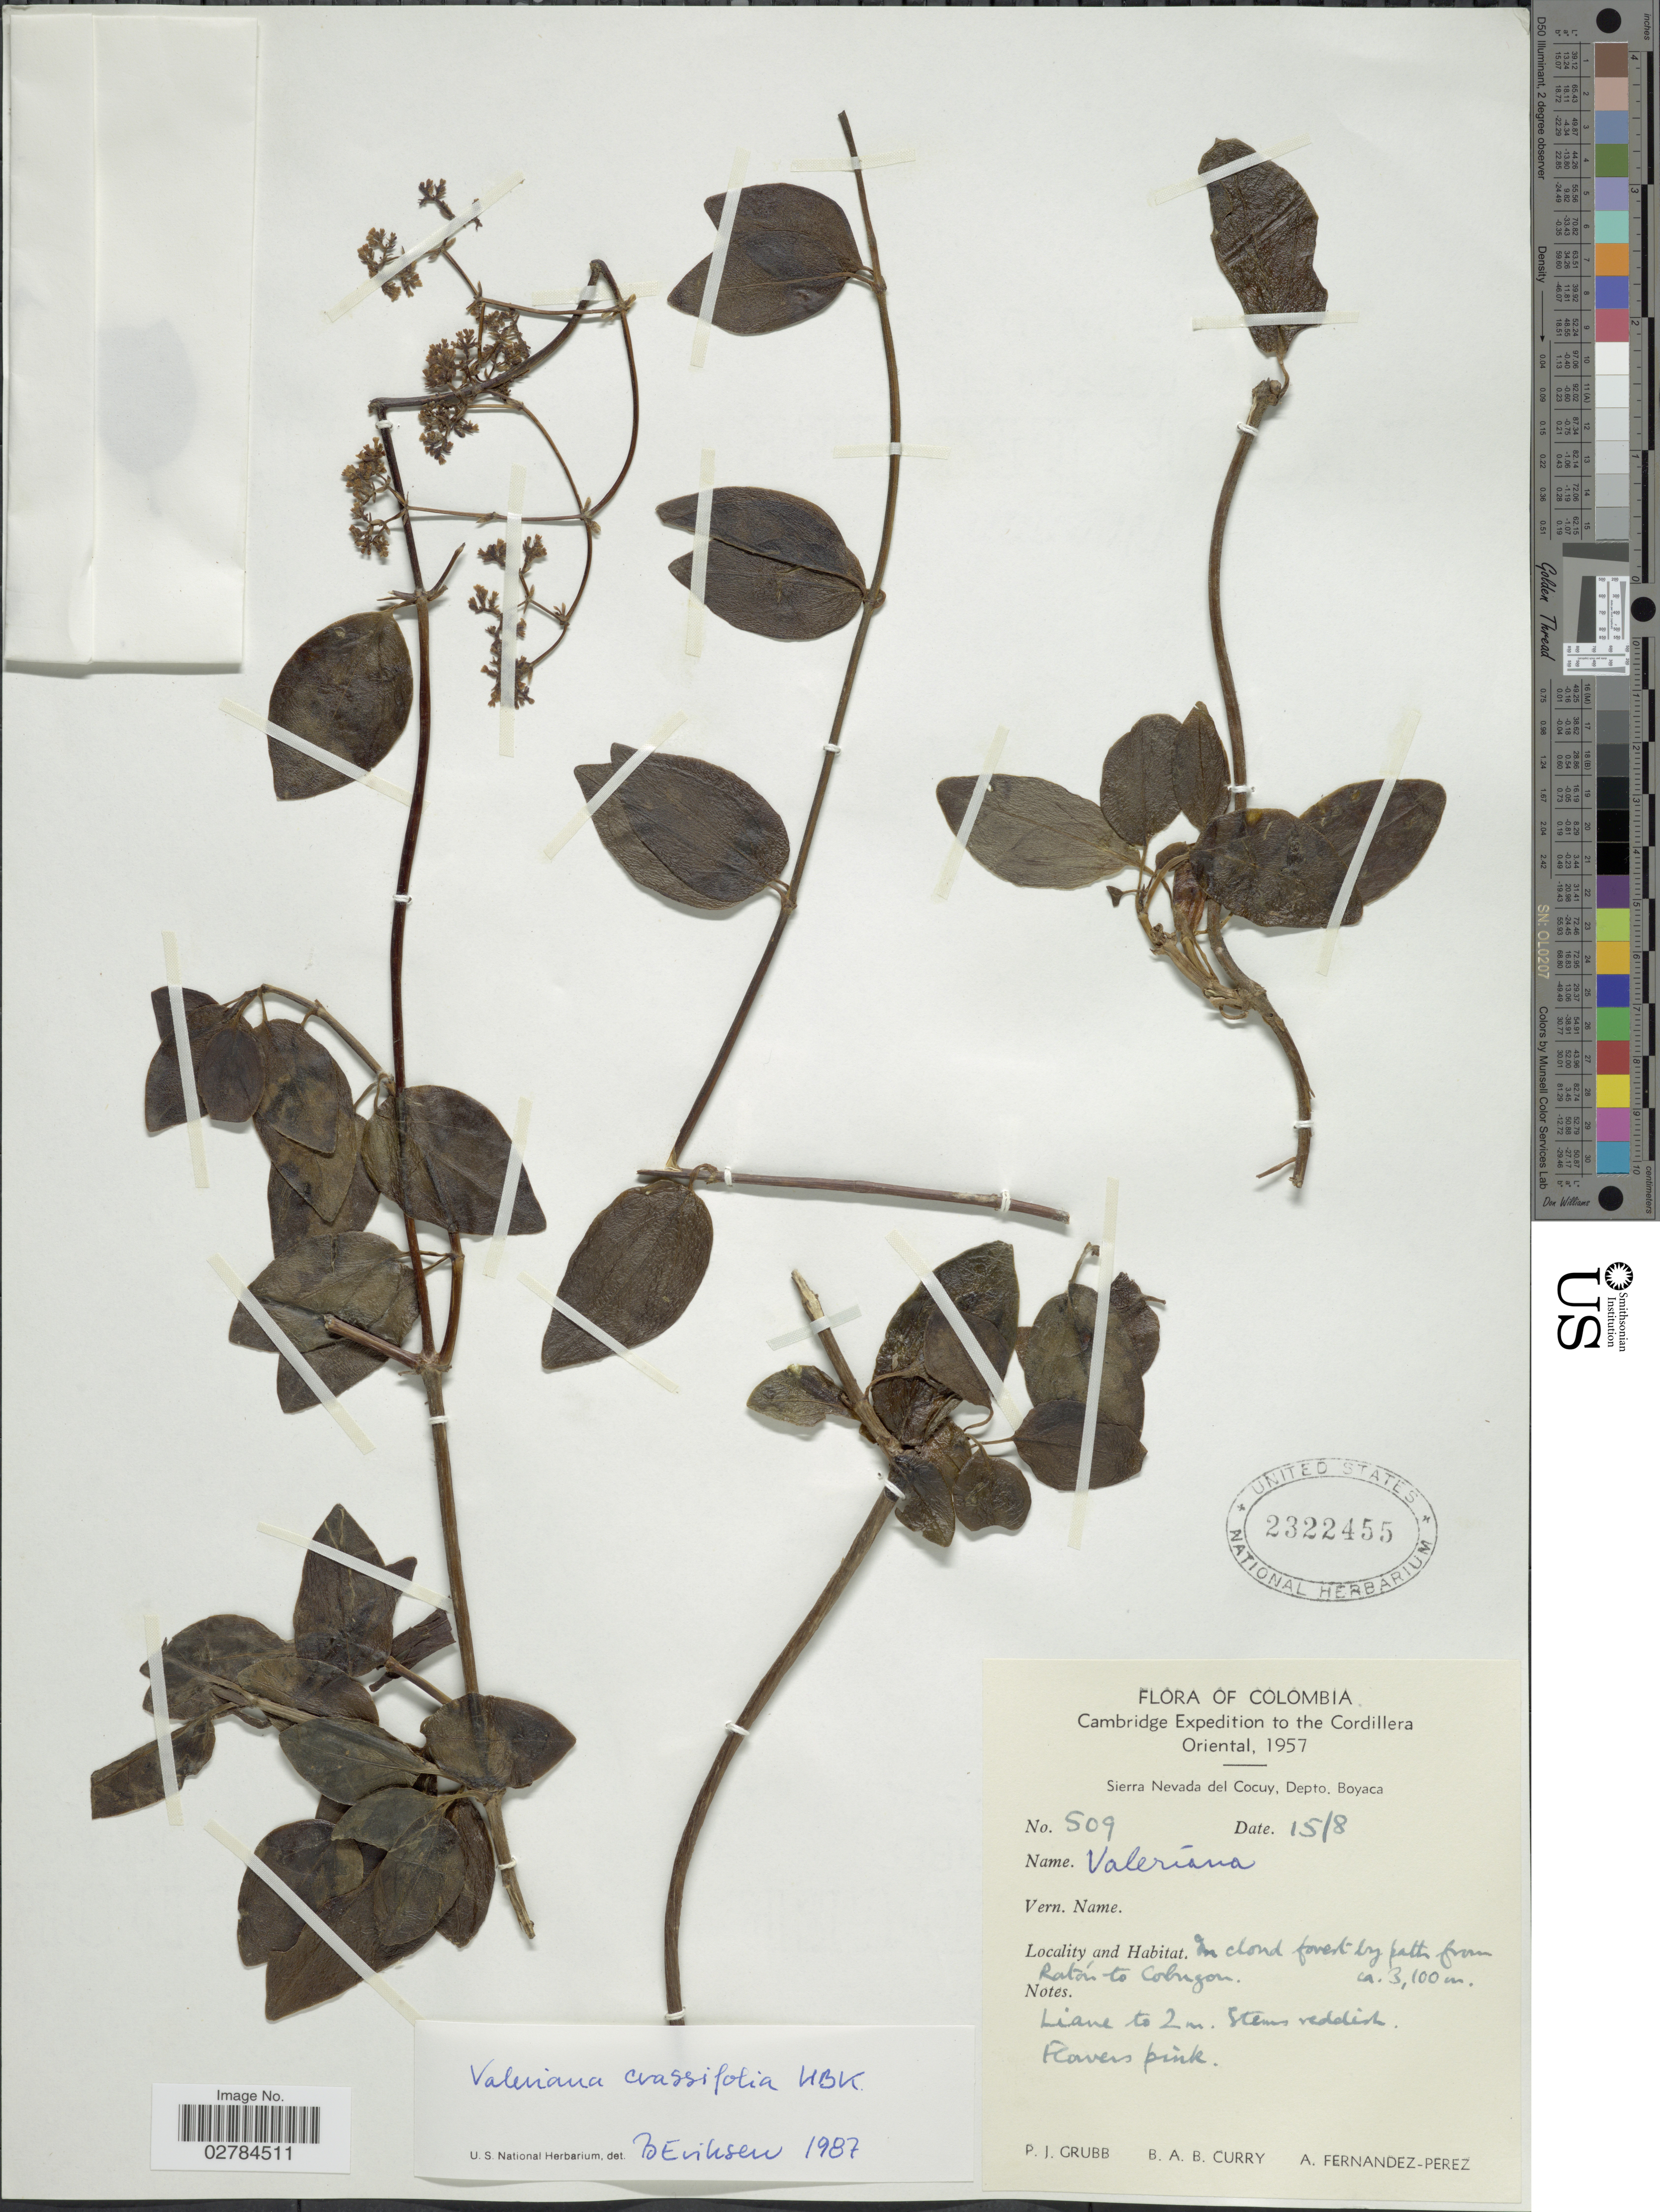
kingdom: Plantae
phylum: Tracheophyta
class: Magnoliopsida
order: Dipsacales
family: Caprifoliaceae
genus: Valeriana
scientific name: Valeriana crassifolia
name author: Kunth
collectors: P. J. Grubb, B. A. B. Curry & A. Fernández-Pérez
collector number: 509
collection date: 1957-08-15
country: Colombia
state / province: Boyacá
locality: Cordillera Oriental. Sierra Nevada del Cocuy, Depto. Boyaca. In cloud forest by path from Ratón to Cobugon.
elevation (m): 3100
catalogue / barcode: US 2322455